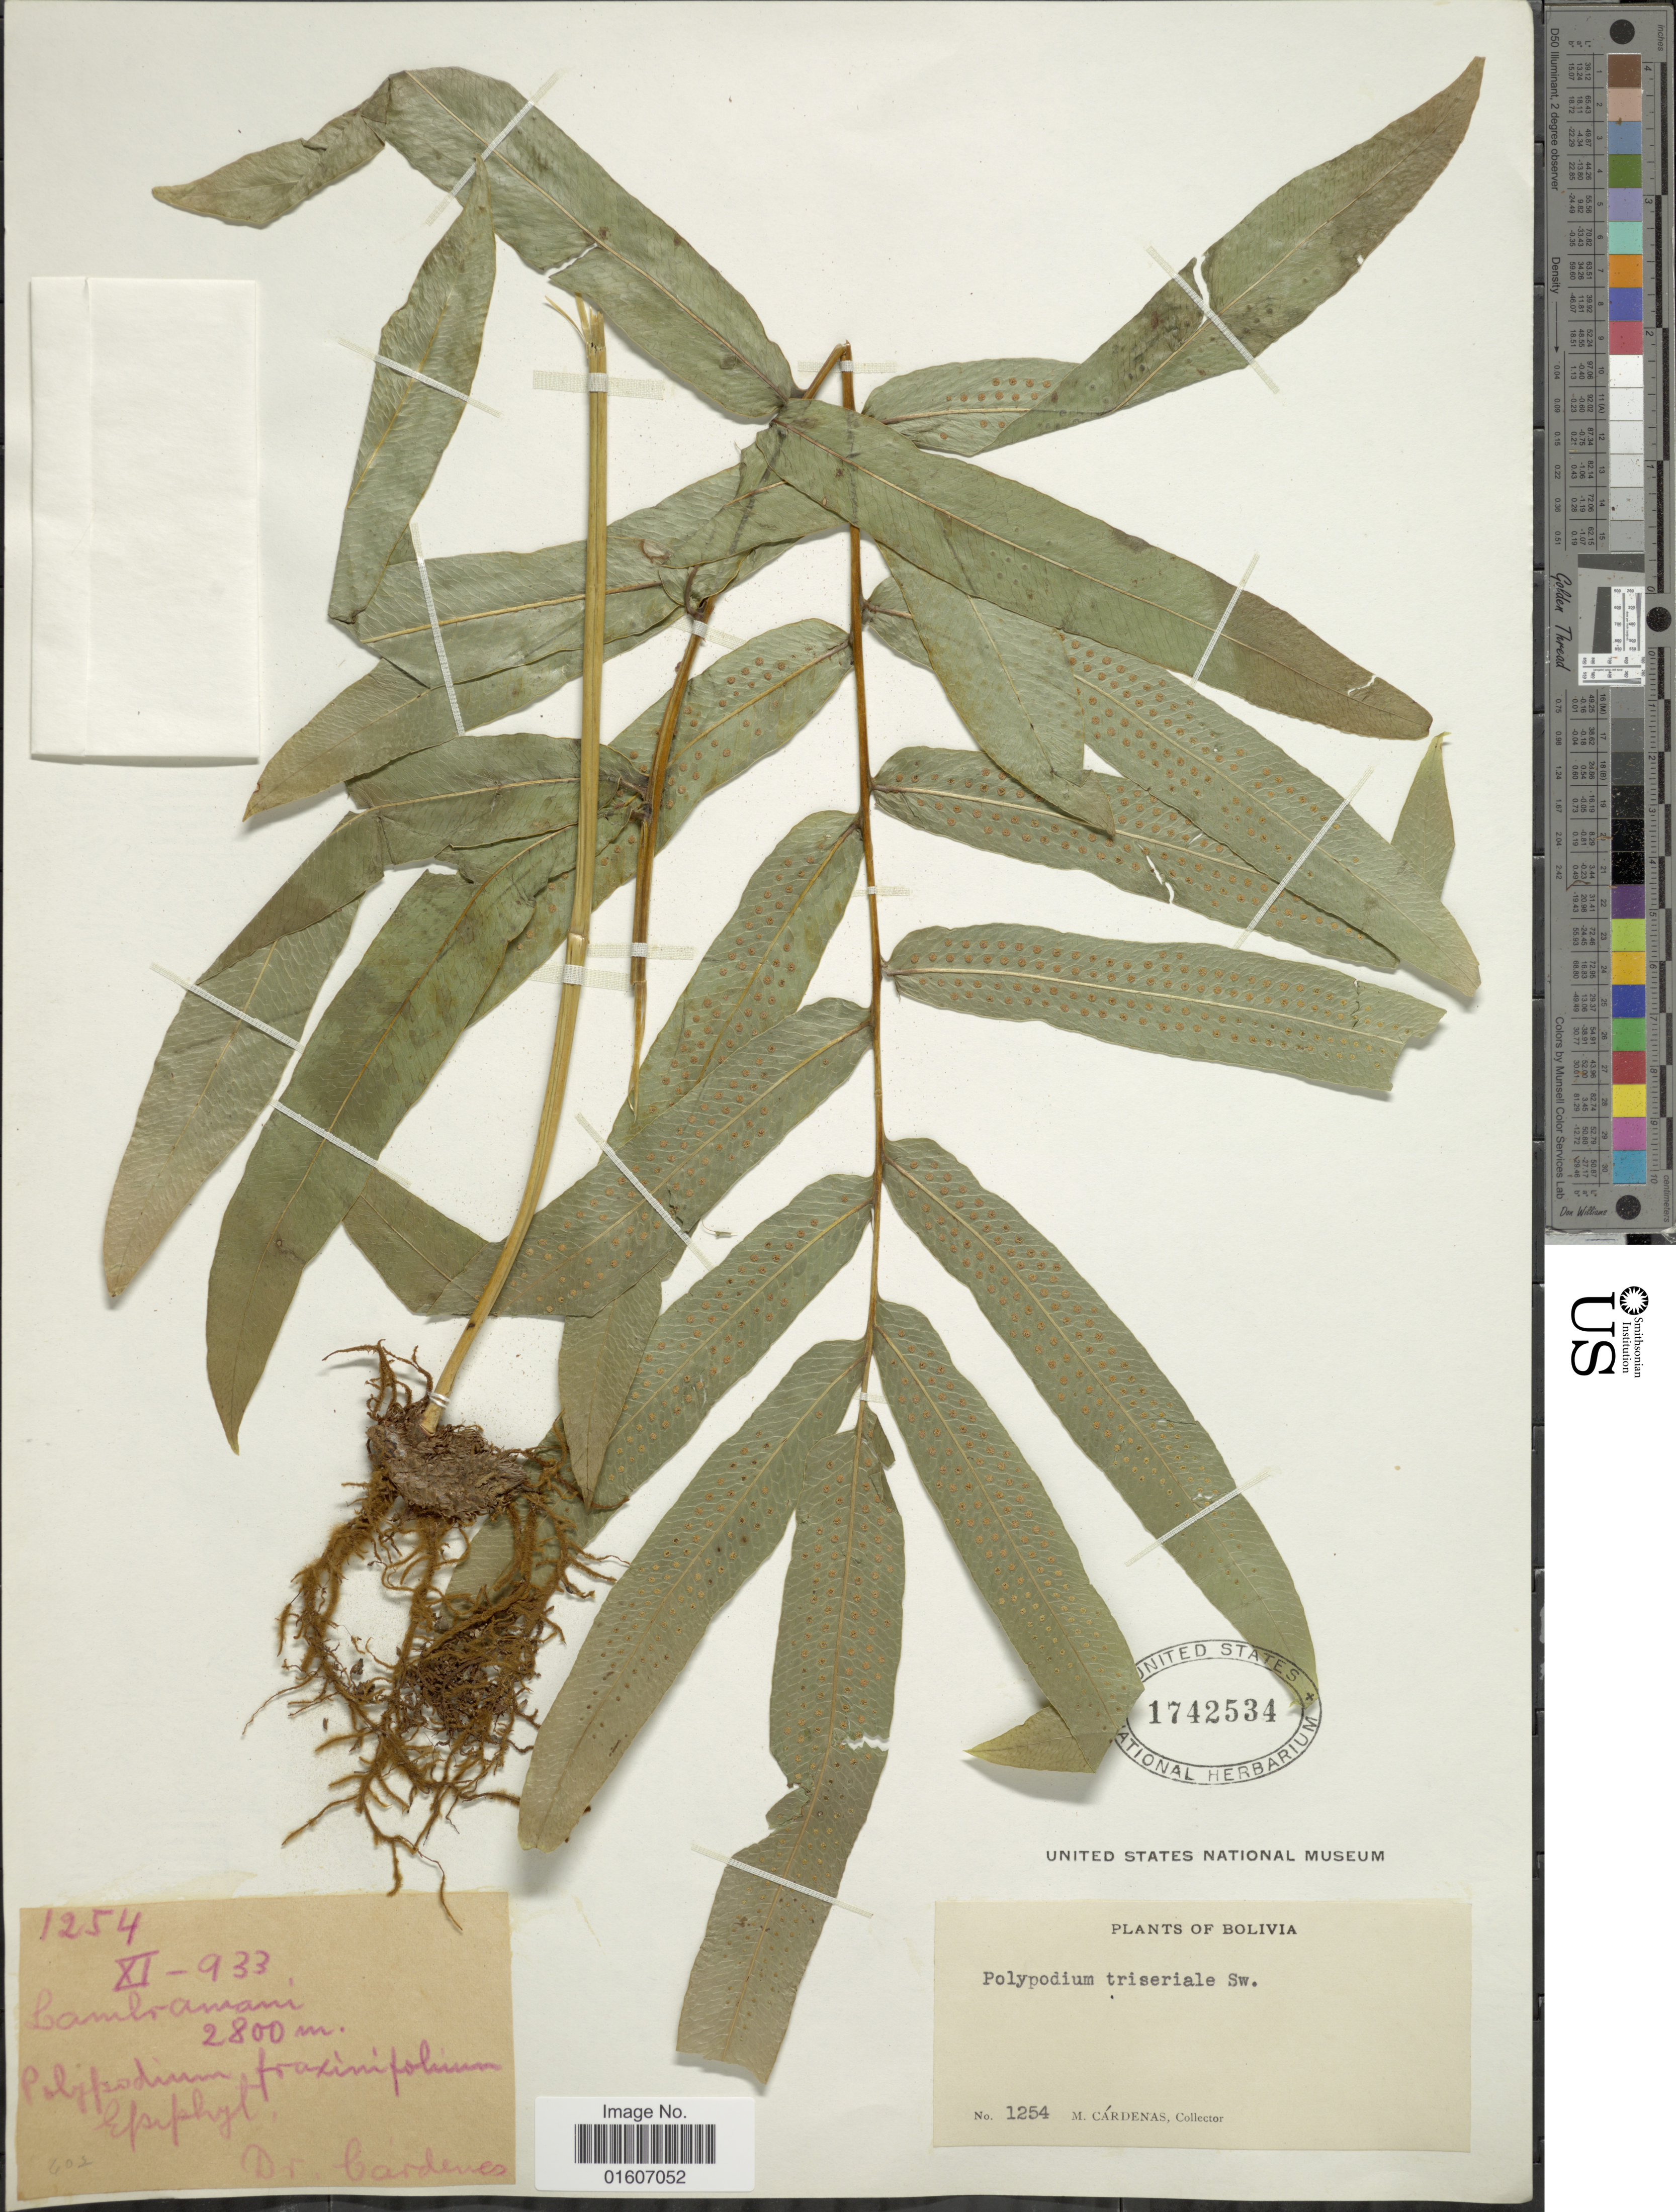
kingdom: Plantae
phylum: Tracheophyta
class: Polypodiopsida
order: Polypodiales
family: Polypodiaceae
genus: Serpocaulon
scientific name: Serpocaulon triseriale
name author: (Sw.) A.R. Sm.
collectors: M. Cárdenas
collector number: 1254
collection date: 1933-11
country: Bolivia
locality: Lambramani.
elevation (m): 2800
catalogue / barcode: US 1742534